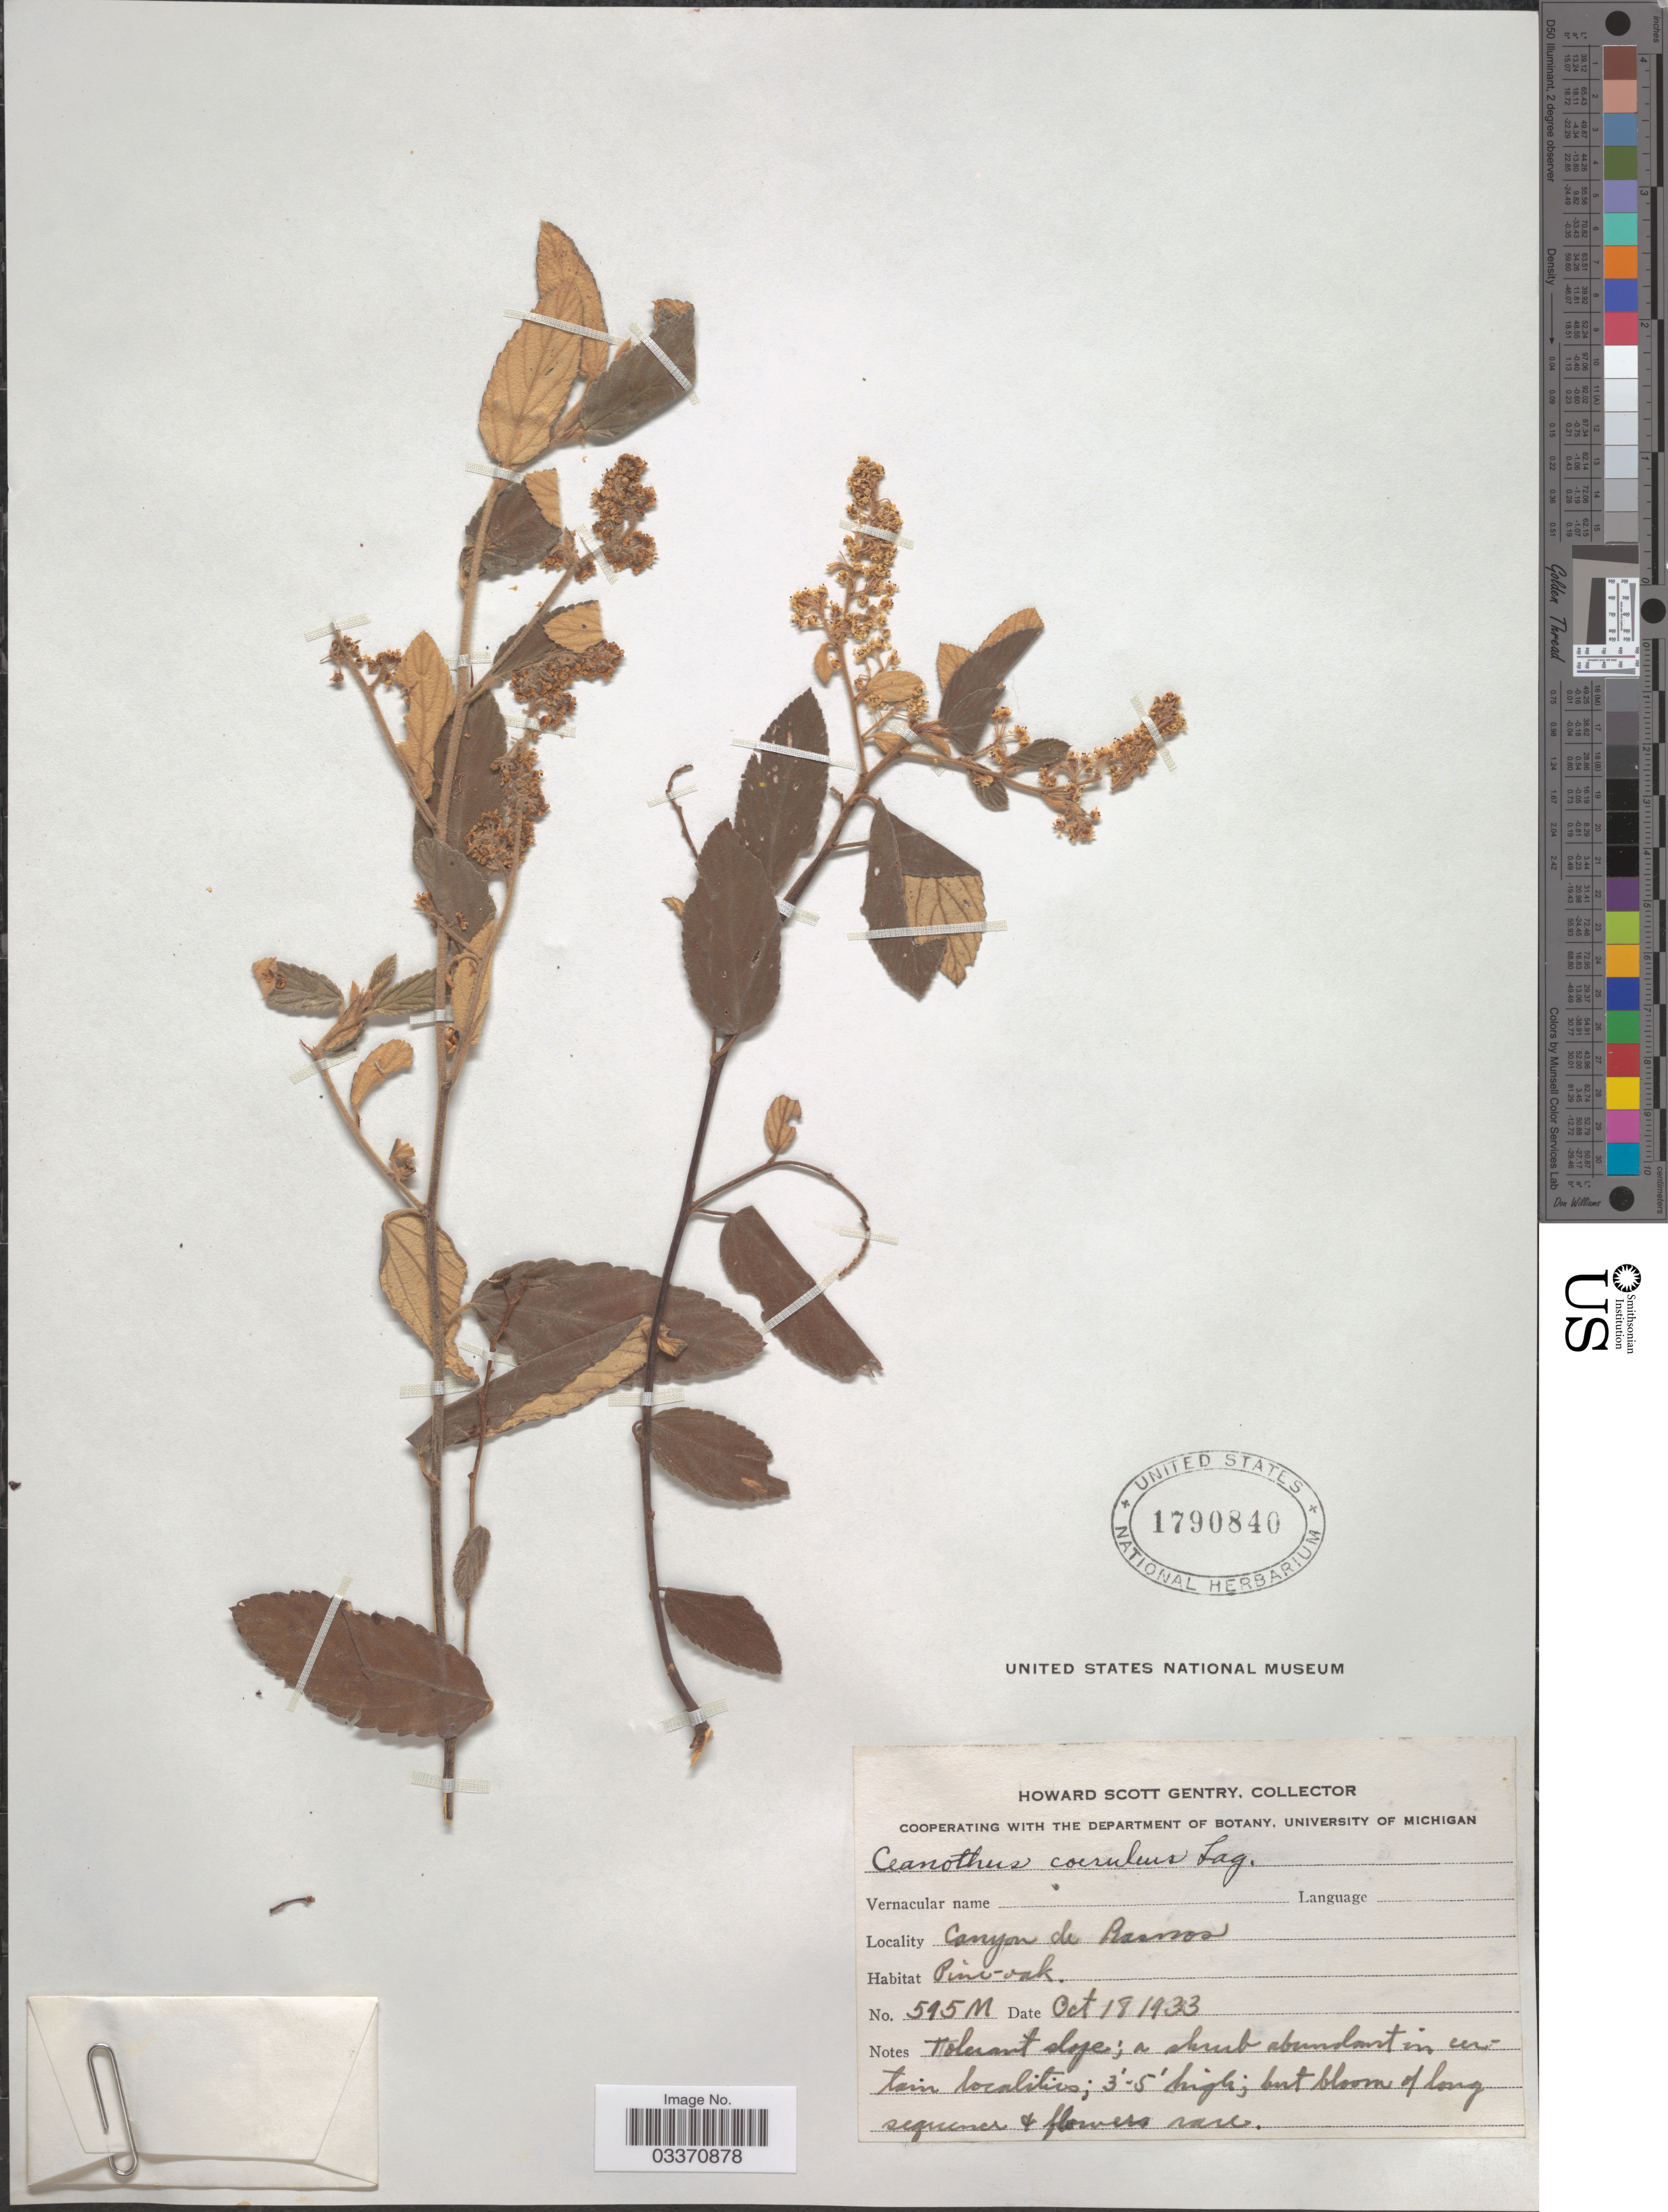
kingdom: Plantae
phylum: Tracheophyta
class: Magnoliopsida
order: Rosales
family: Rhamnaceae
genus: Ceanothus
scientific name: Ceanothus caeruleus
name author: Lag.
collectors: H. S. Gentry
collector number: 595M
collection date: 1933-10-18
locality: Canyon de Ramos [interpreted].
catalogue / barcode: US 1790840